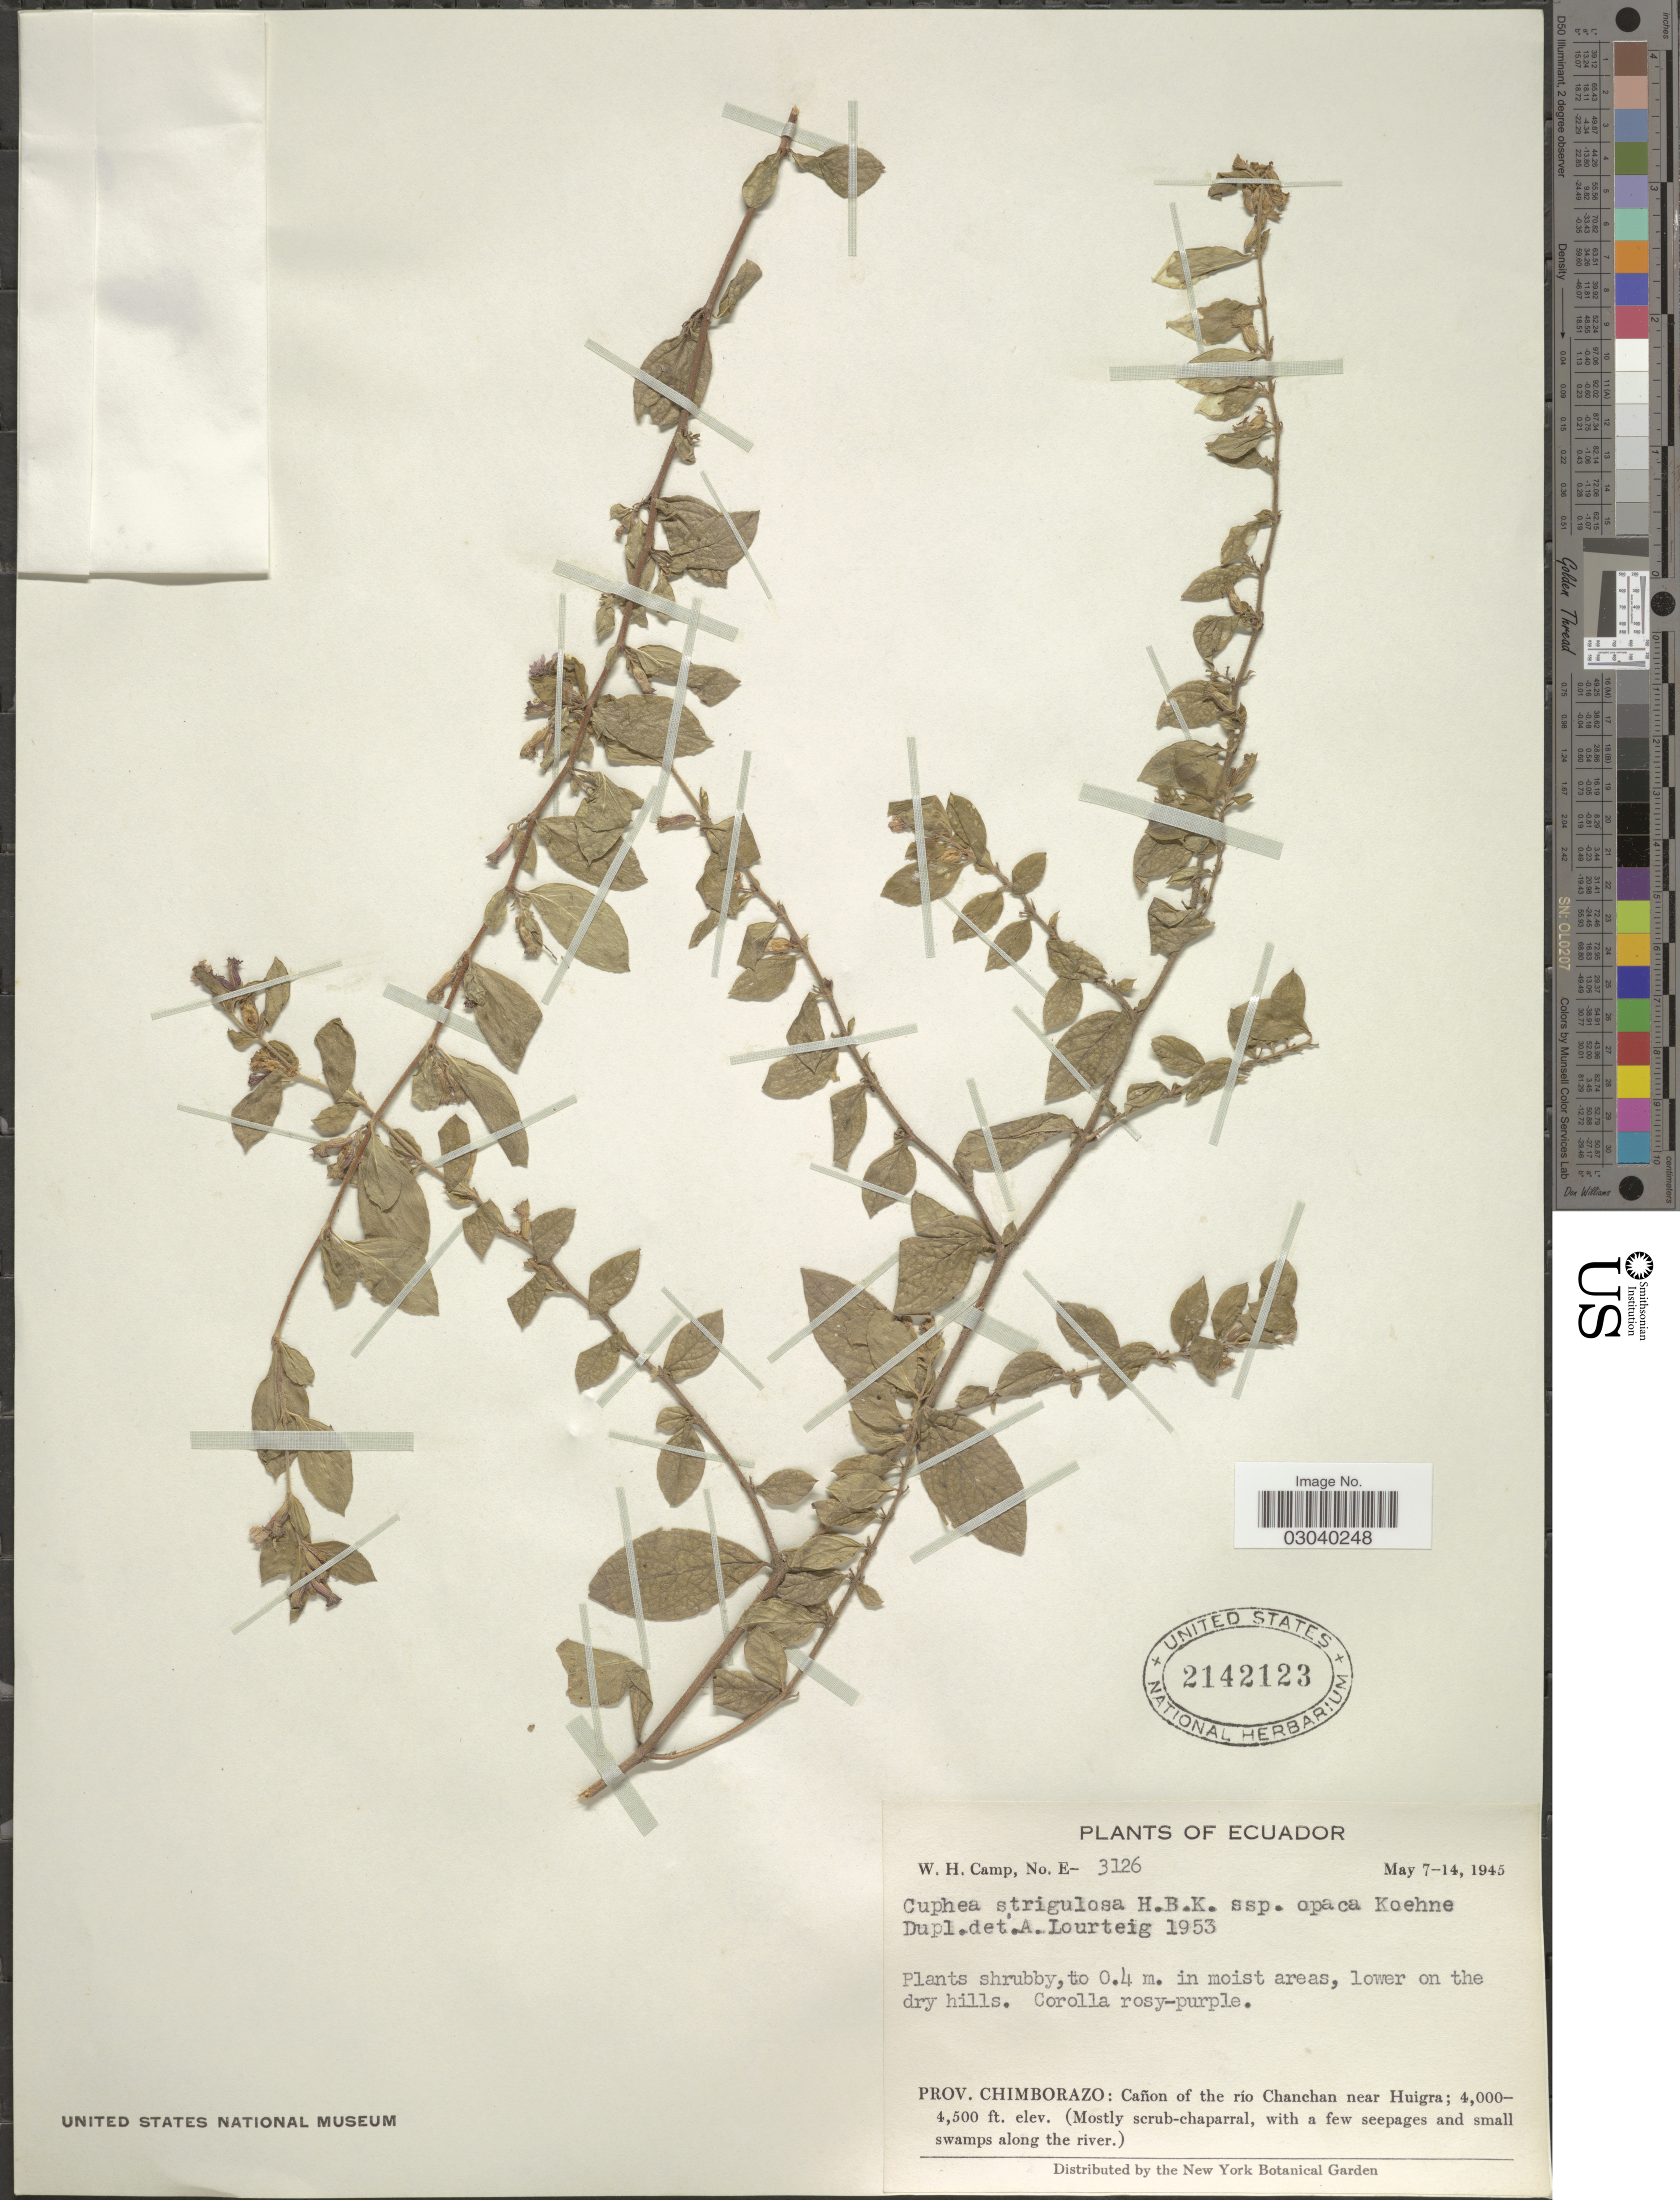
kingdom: Plantae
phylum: Tracheophyta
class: Magnoliopsida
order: Myrtales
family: Lythraceae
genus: Cuphea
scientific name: Cuphea strigulosa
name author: Kunth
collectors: W. H. Camp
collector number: E-3126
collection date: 1945-05-07/1945-05-14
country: Ecuador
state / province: Chimborazo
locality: Cañon of the río Chanchan near Huigra.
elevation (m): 1219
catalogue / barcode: US 2142123